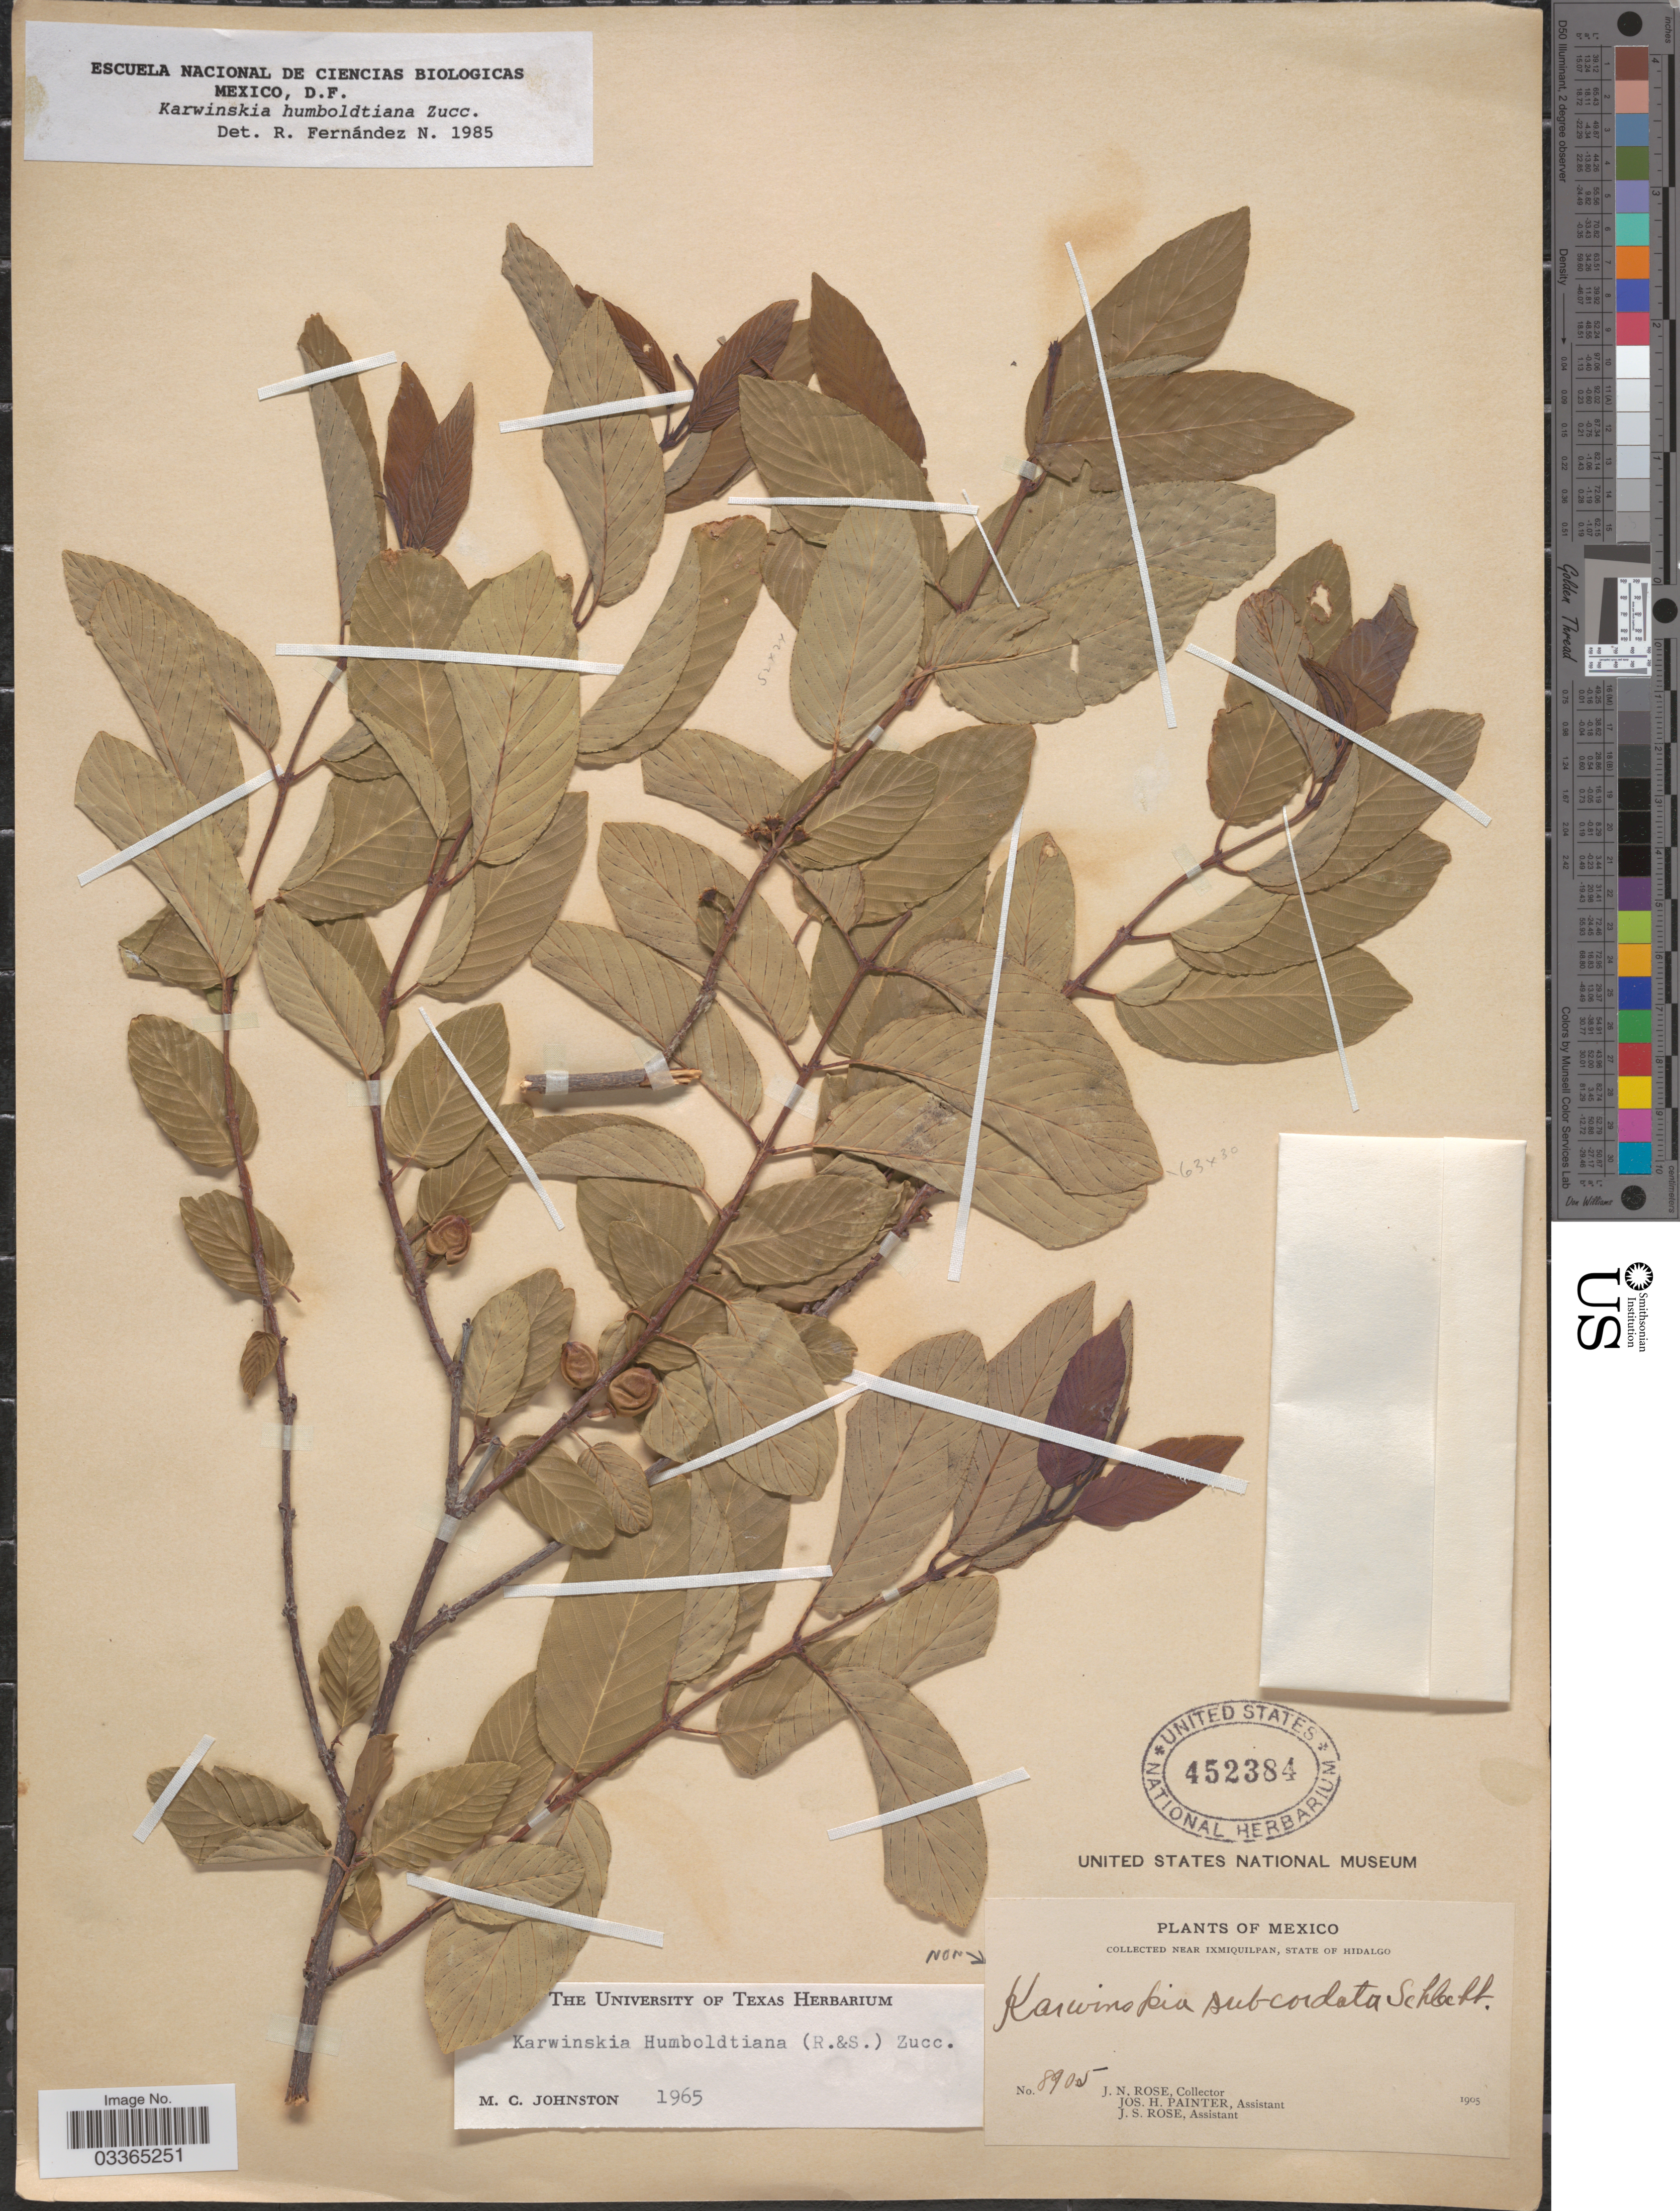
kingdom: Plantae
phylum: Tracheophyta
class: Magnoliopsida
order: Rosales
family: Rhamnaceae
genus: Karwinskia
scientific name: Karwinskia humboldtiana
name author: (Schult.) Zucc.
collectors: J. N. Rose, J. H. Painter & J. S. Rose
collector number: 8905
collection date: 1905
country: Mexico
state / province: Hidalgo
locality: Near Ixmiquilpan.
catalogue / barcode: US 452384